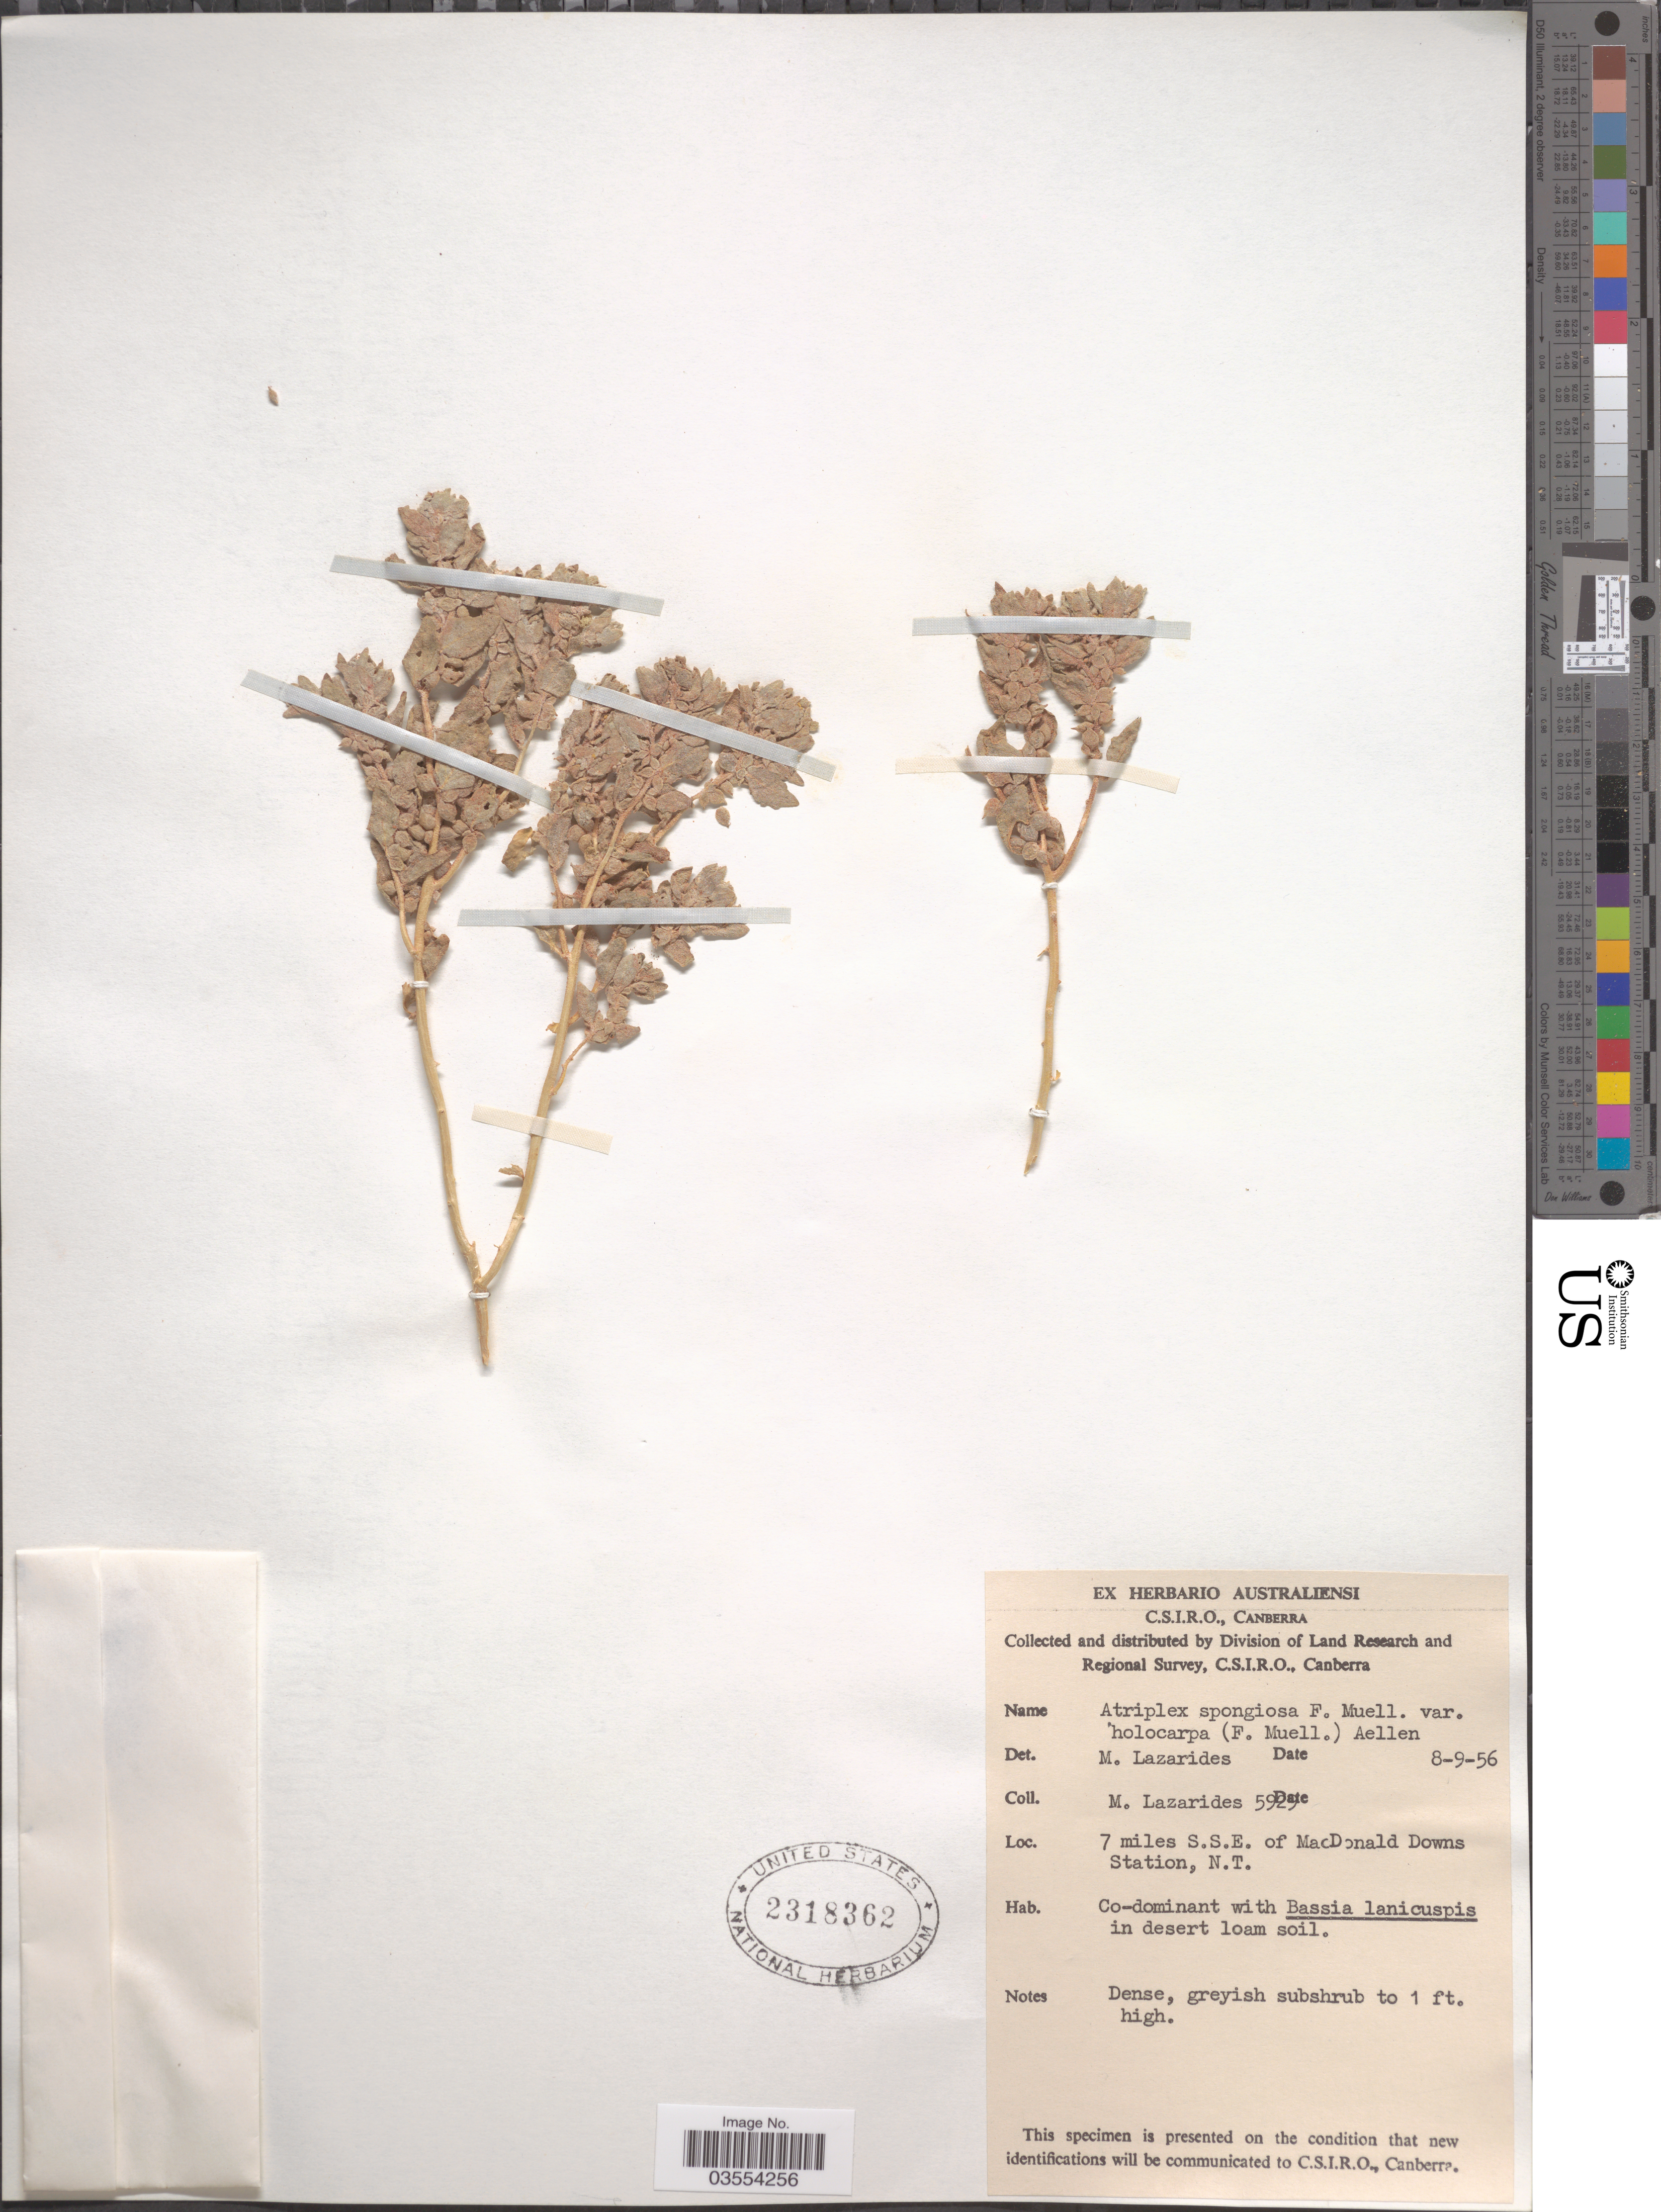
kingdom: Plantae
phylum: Tracheophyta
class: Magnoliopsida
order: Caryophyllales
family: Amaranthaceae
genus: Atriplex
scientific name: Atriplex spongiosa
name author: F. Muell.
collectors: M. Lazarides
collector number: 5929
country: Australia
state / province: Northern Territory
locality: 7 miles S.S.E. of MacDonald Downs Station.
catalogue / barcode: US 2318362